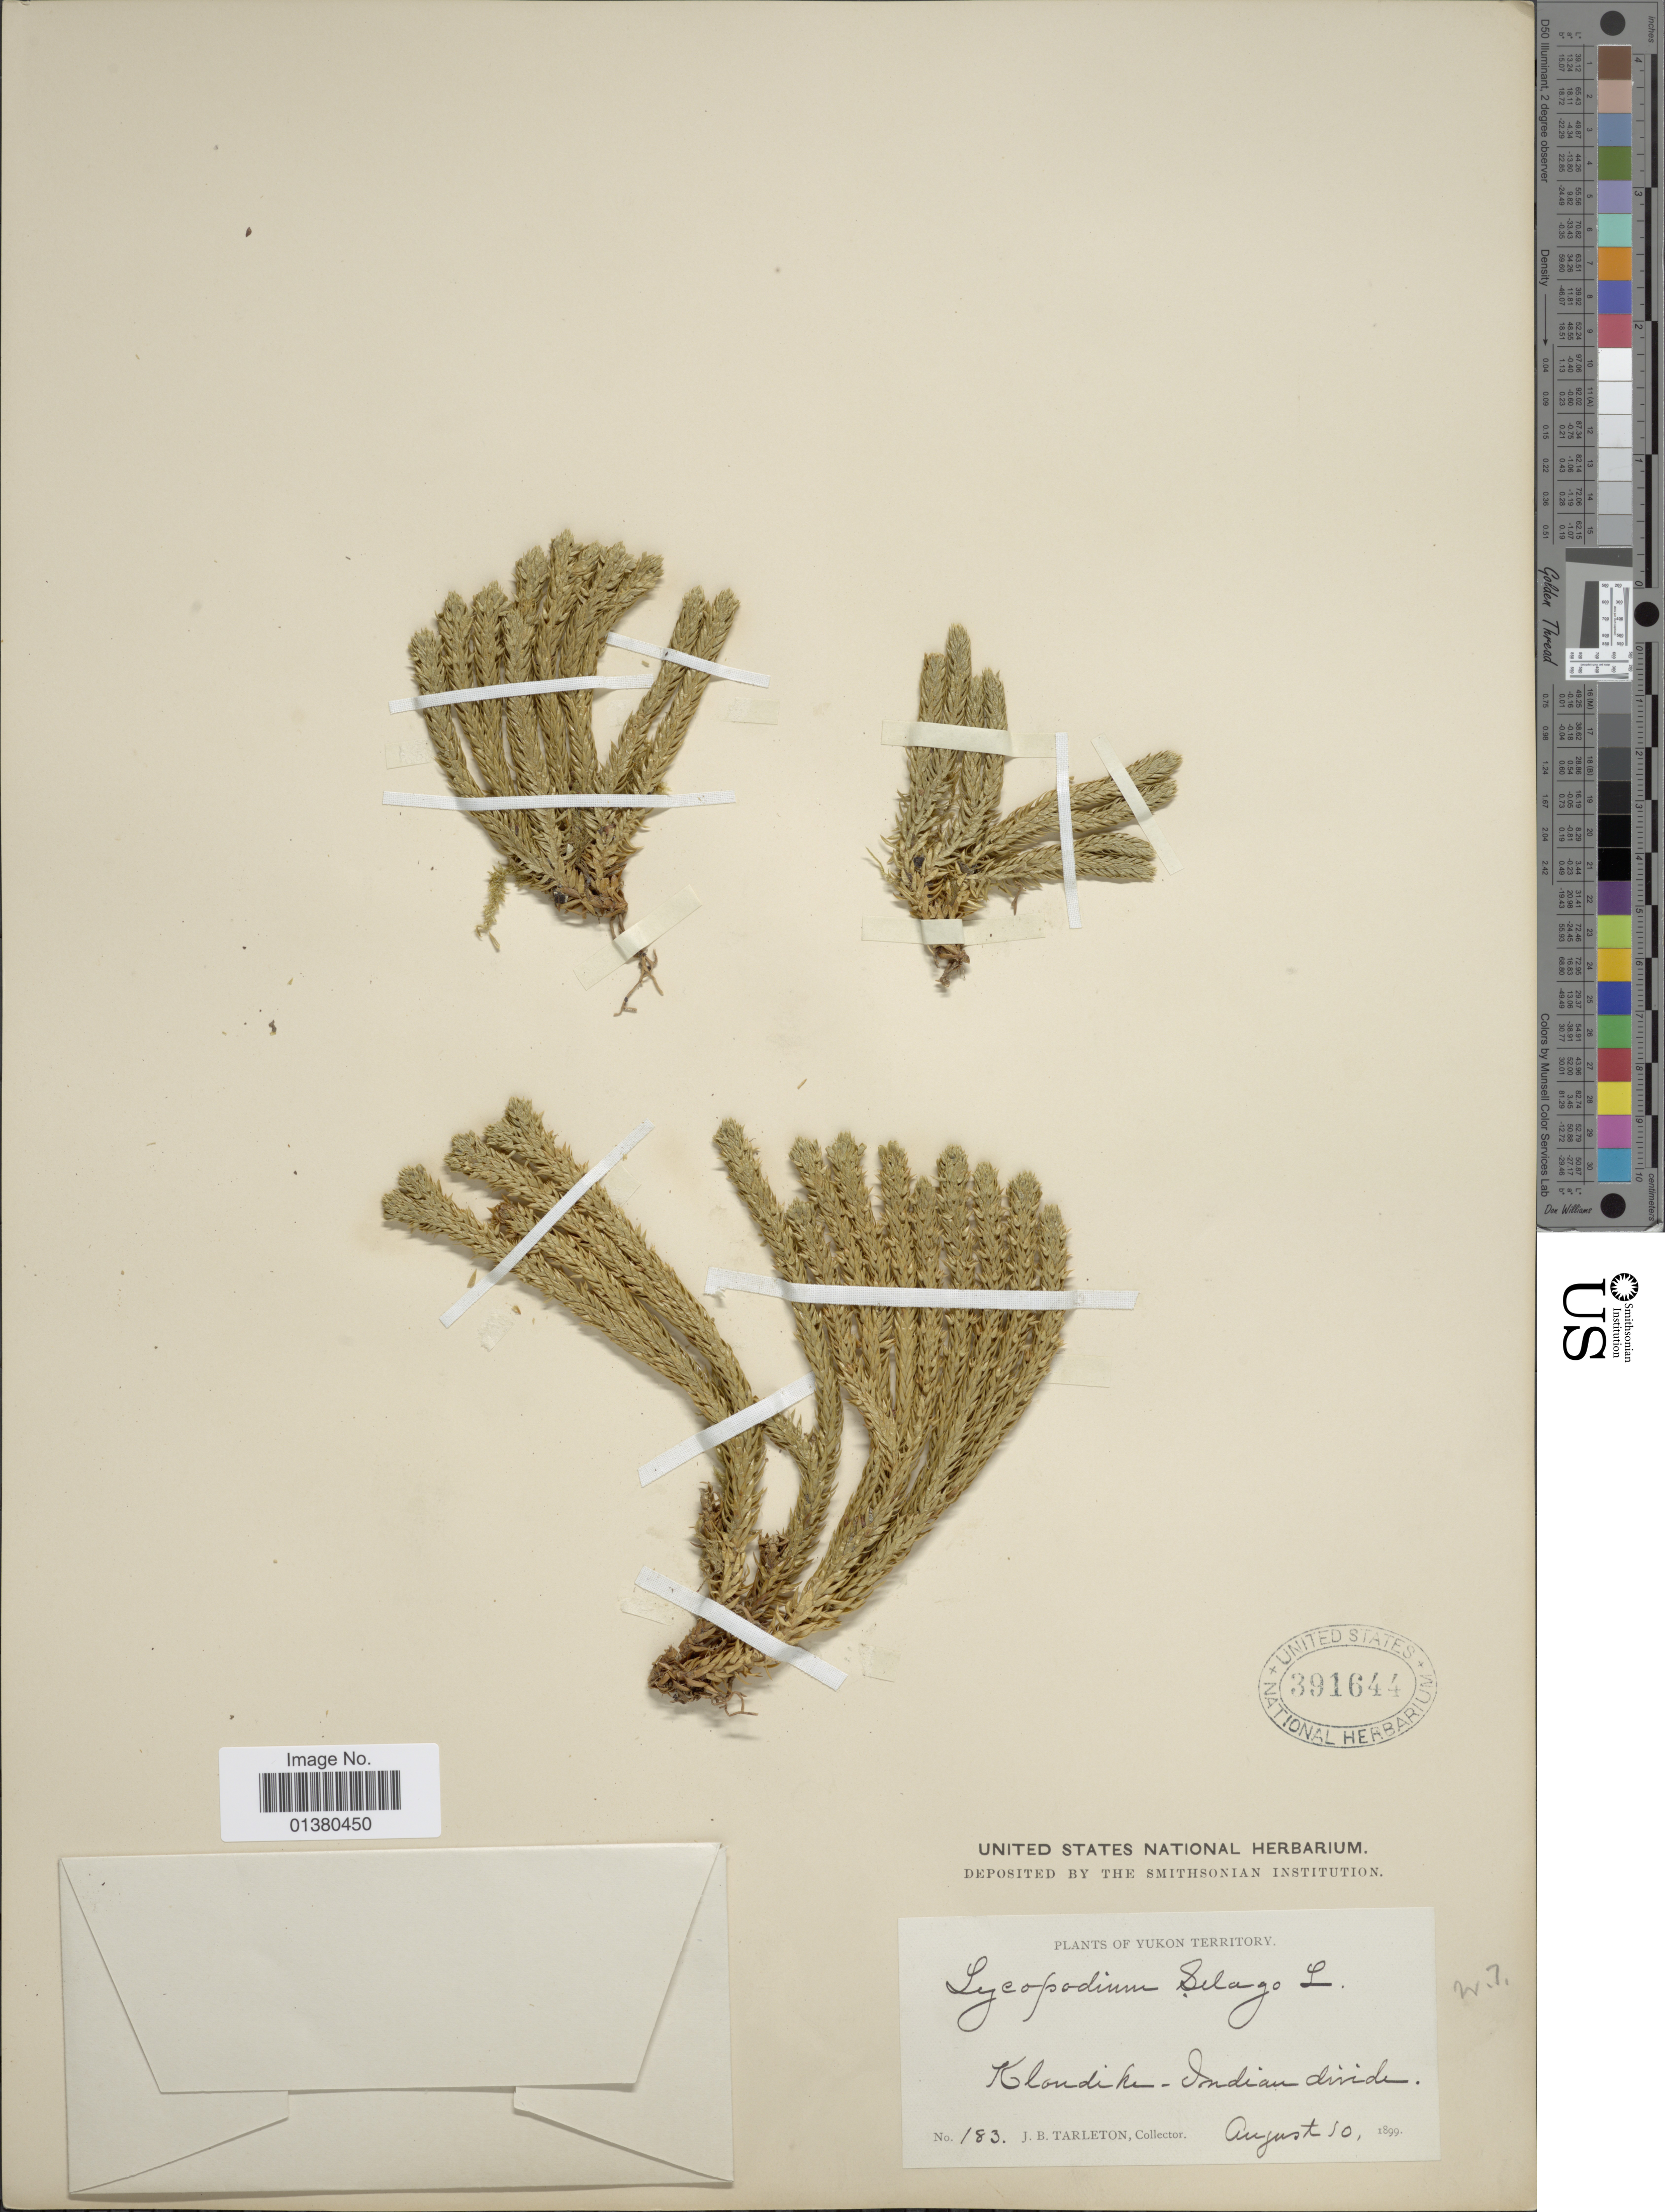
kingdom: Plantae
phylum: Tracheophyta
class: Lycopodiopsida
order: Lycopodiales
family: Lycopodiaceae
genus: Huperzia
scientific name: Huperzia selago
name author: (L.) Bernh. ex Schrank & Mart.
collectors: J. Tarleton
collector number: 183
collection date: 1899-08-10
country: Canada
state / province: Yukon Territory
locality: Klondike-Indian divide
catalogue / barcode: US 391644